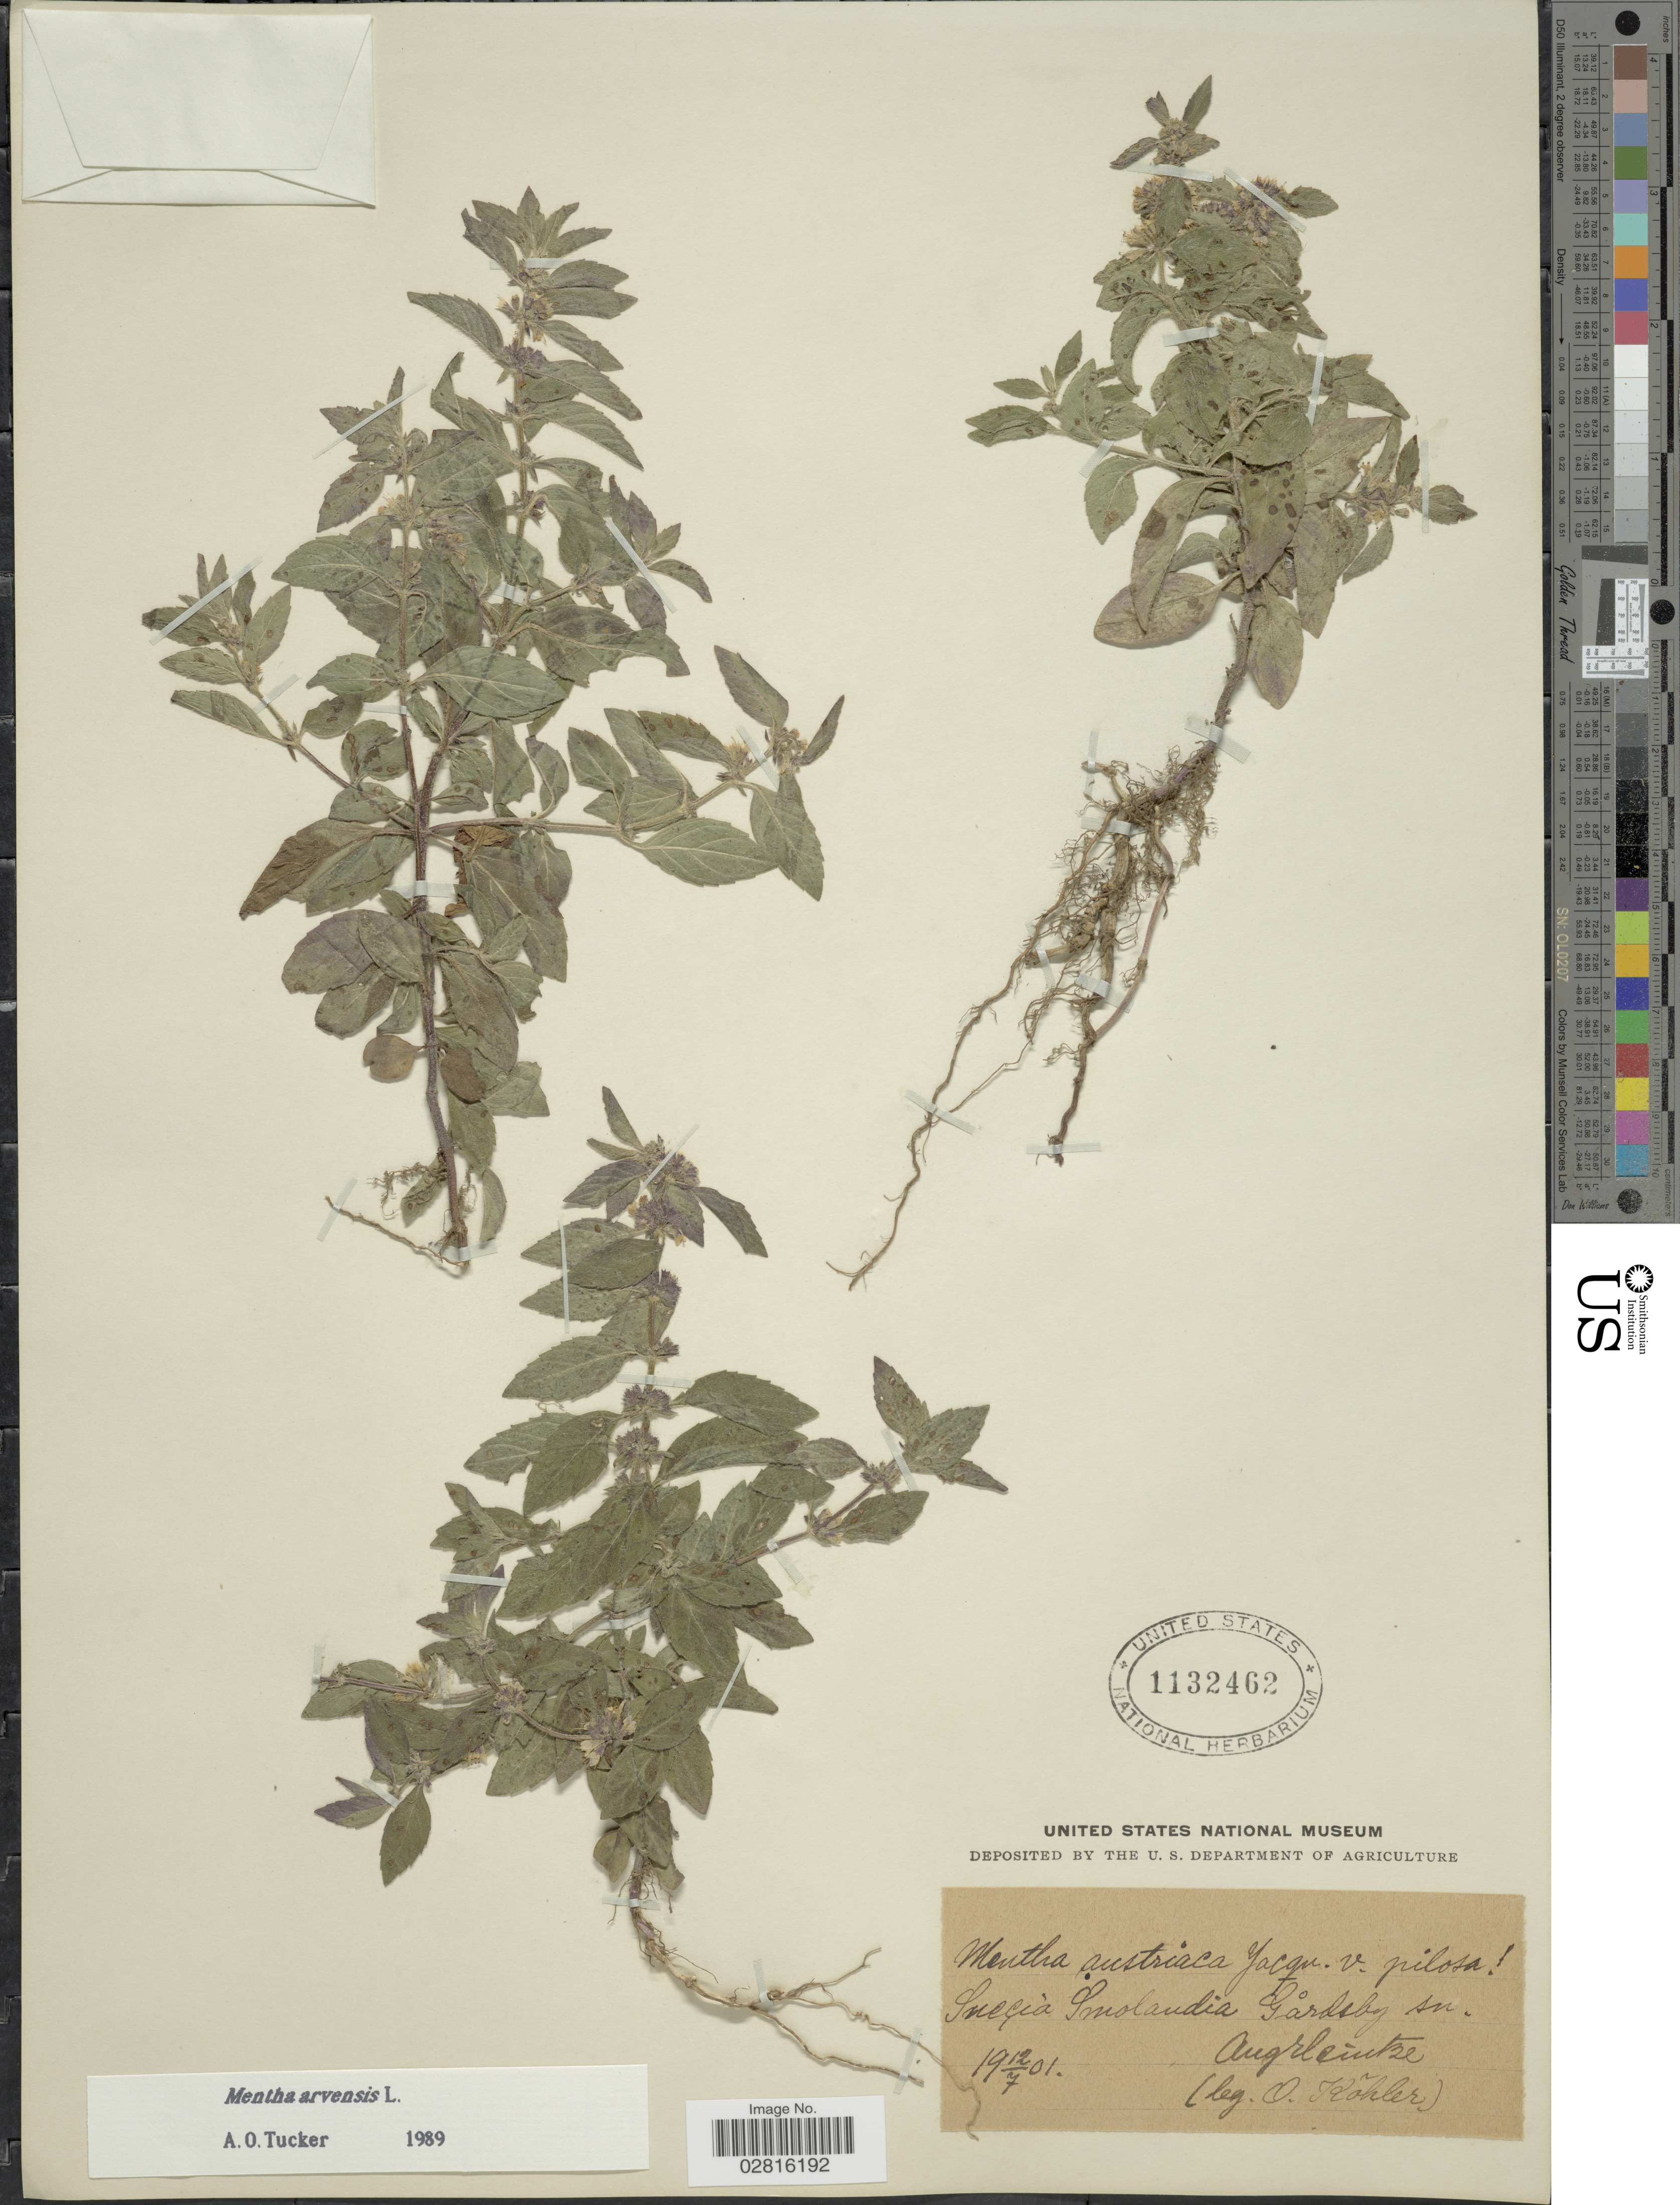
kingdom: Plantae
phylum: Tracheophyta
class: Magnoliopsida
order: Lamiales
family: Lamiaceae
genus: Mentha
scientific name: Mentha arvensis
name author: L.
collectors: O. Köhler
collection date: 1901-07-12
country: Sweden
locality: Suecia Smolandia Gårdsby sn.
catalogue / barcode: US 1132462